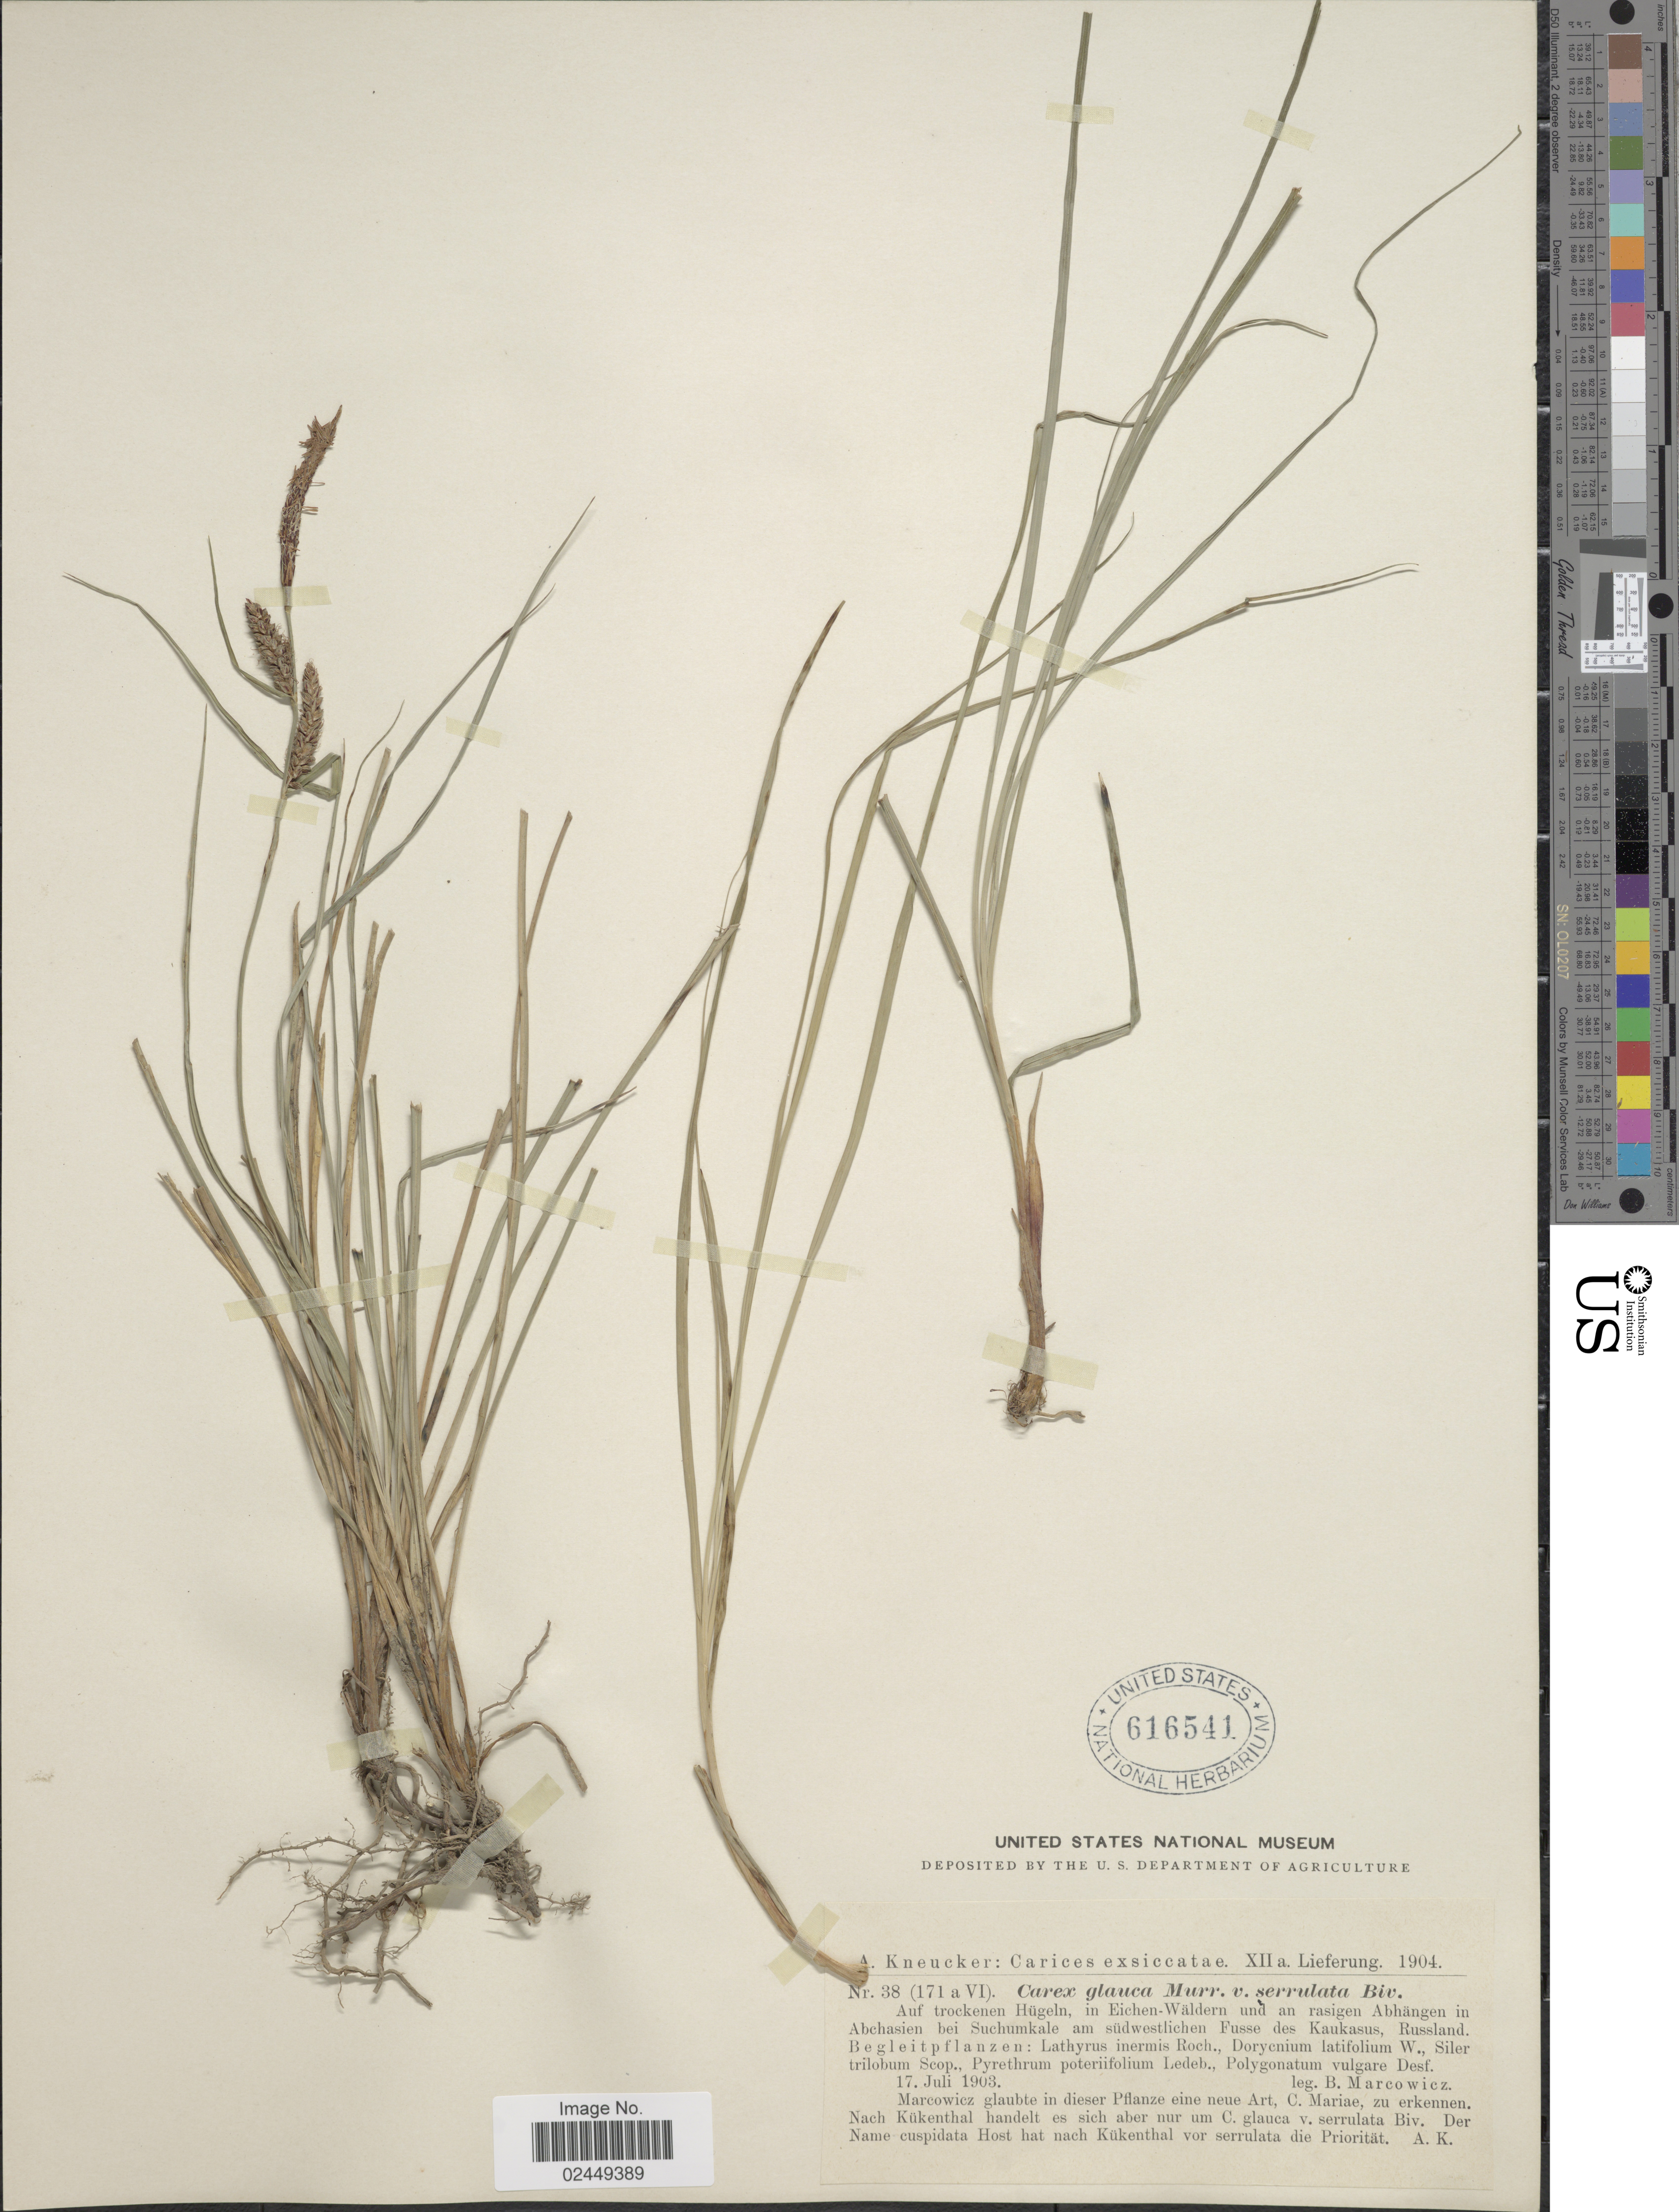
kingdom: Plantae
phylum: Tracheophyta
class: Liliopsida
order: Poales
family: Cyperaceae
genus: Carex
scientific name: Carex flacca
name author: Schreb.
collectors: A. Kneucker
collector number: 38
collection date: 1904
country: Georgia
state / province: Abkhazia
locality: Auf trockenen Hugeln, in Eichen-Waldern und an rasigen Abhangen in Abchasien bei Suchumkale am sudwestlichen Fusse des Kaukasus, Russland.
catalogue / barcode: US 616541